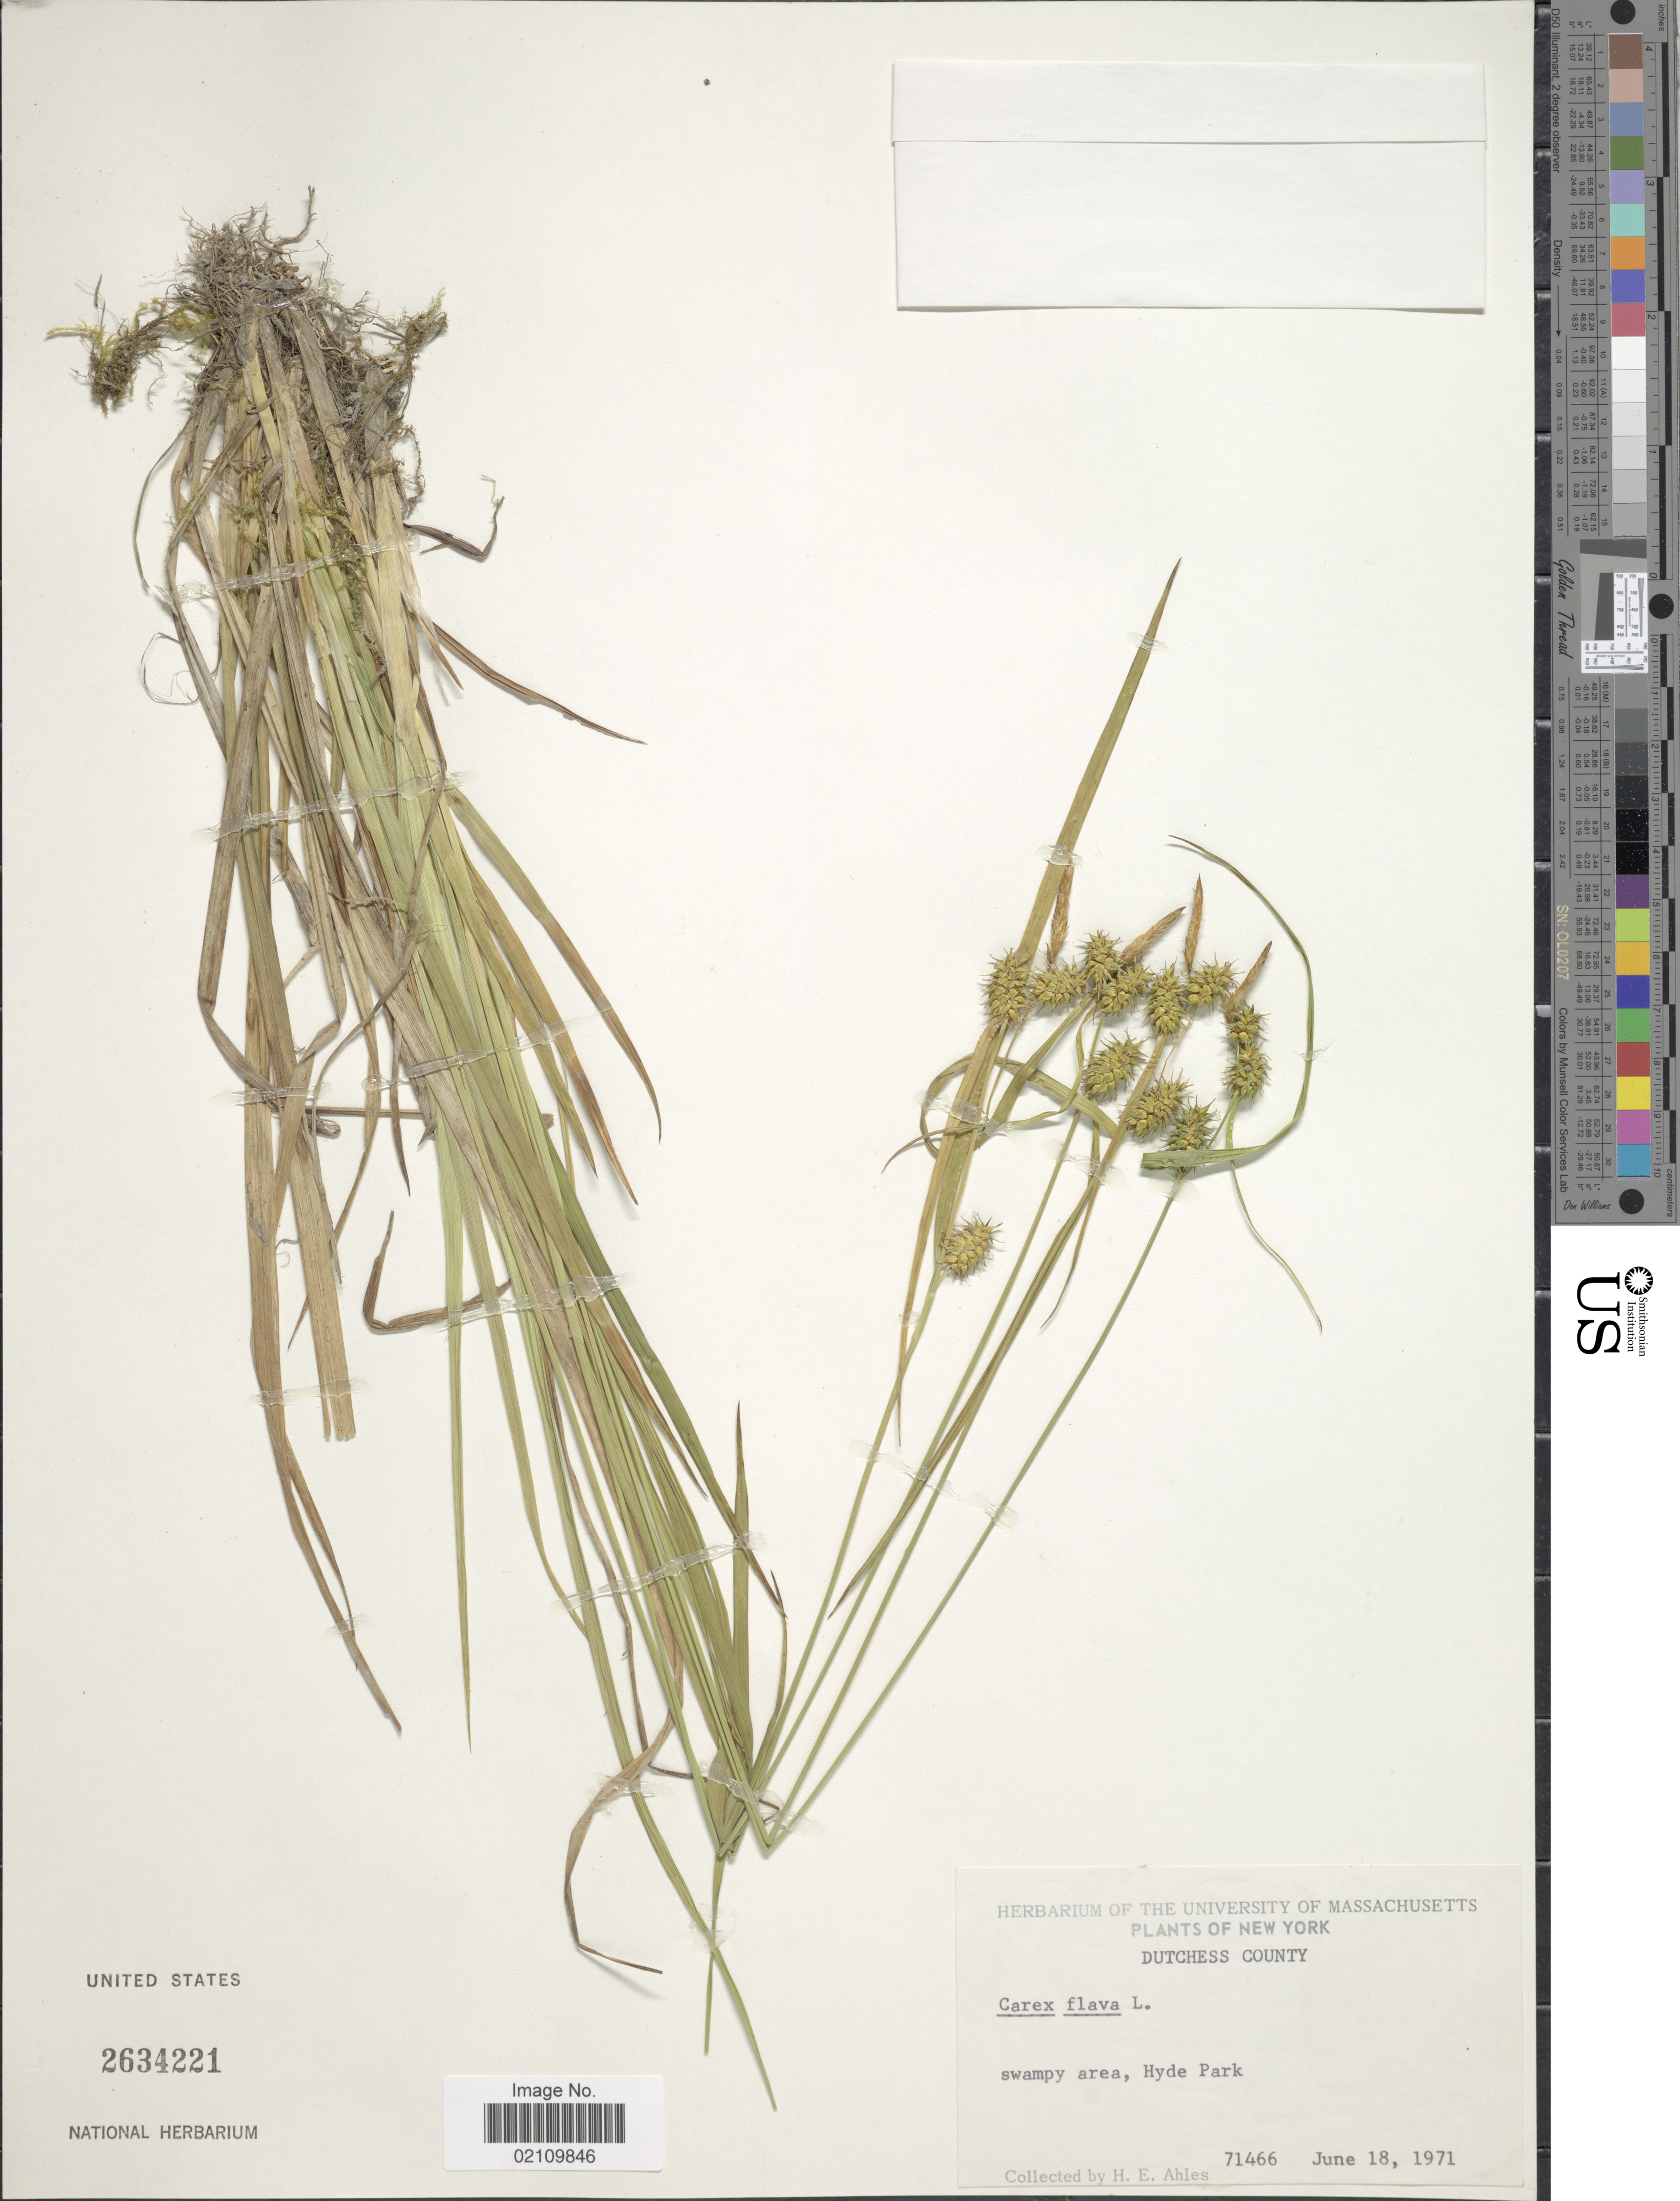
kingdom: Plantae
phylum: Tracheophyta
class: Liliopsida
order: Poales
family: Cyperaceae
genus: Carex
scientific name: Carex flava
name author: L.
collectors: H. E. Ahles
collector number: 71466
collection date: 1971-06-18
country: United States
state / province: New York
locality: Dutchess County. Swampy area, Hyde Park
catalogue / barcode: US 2634221